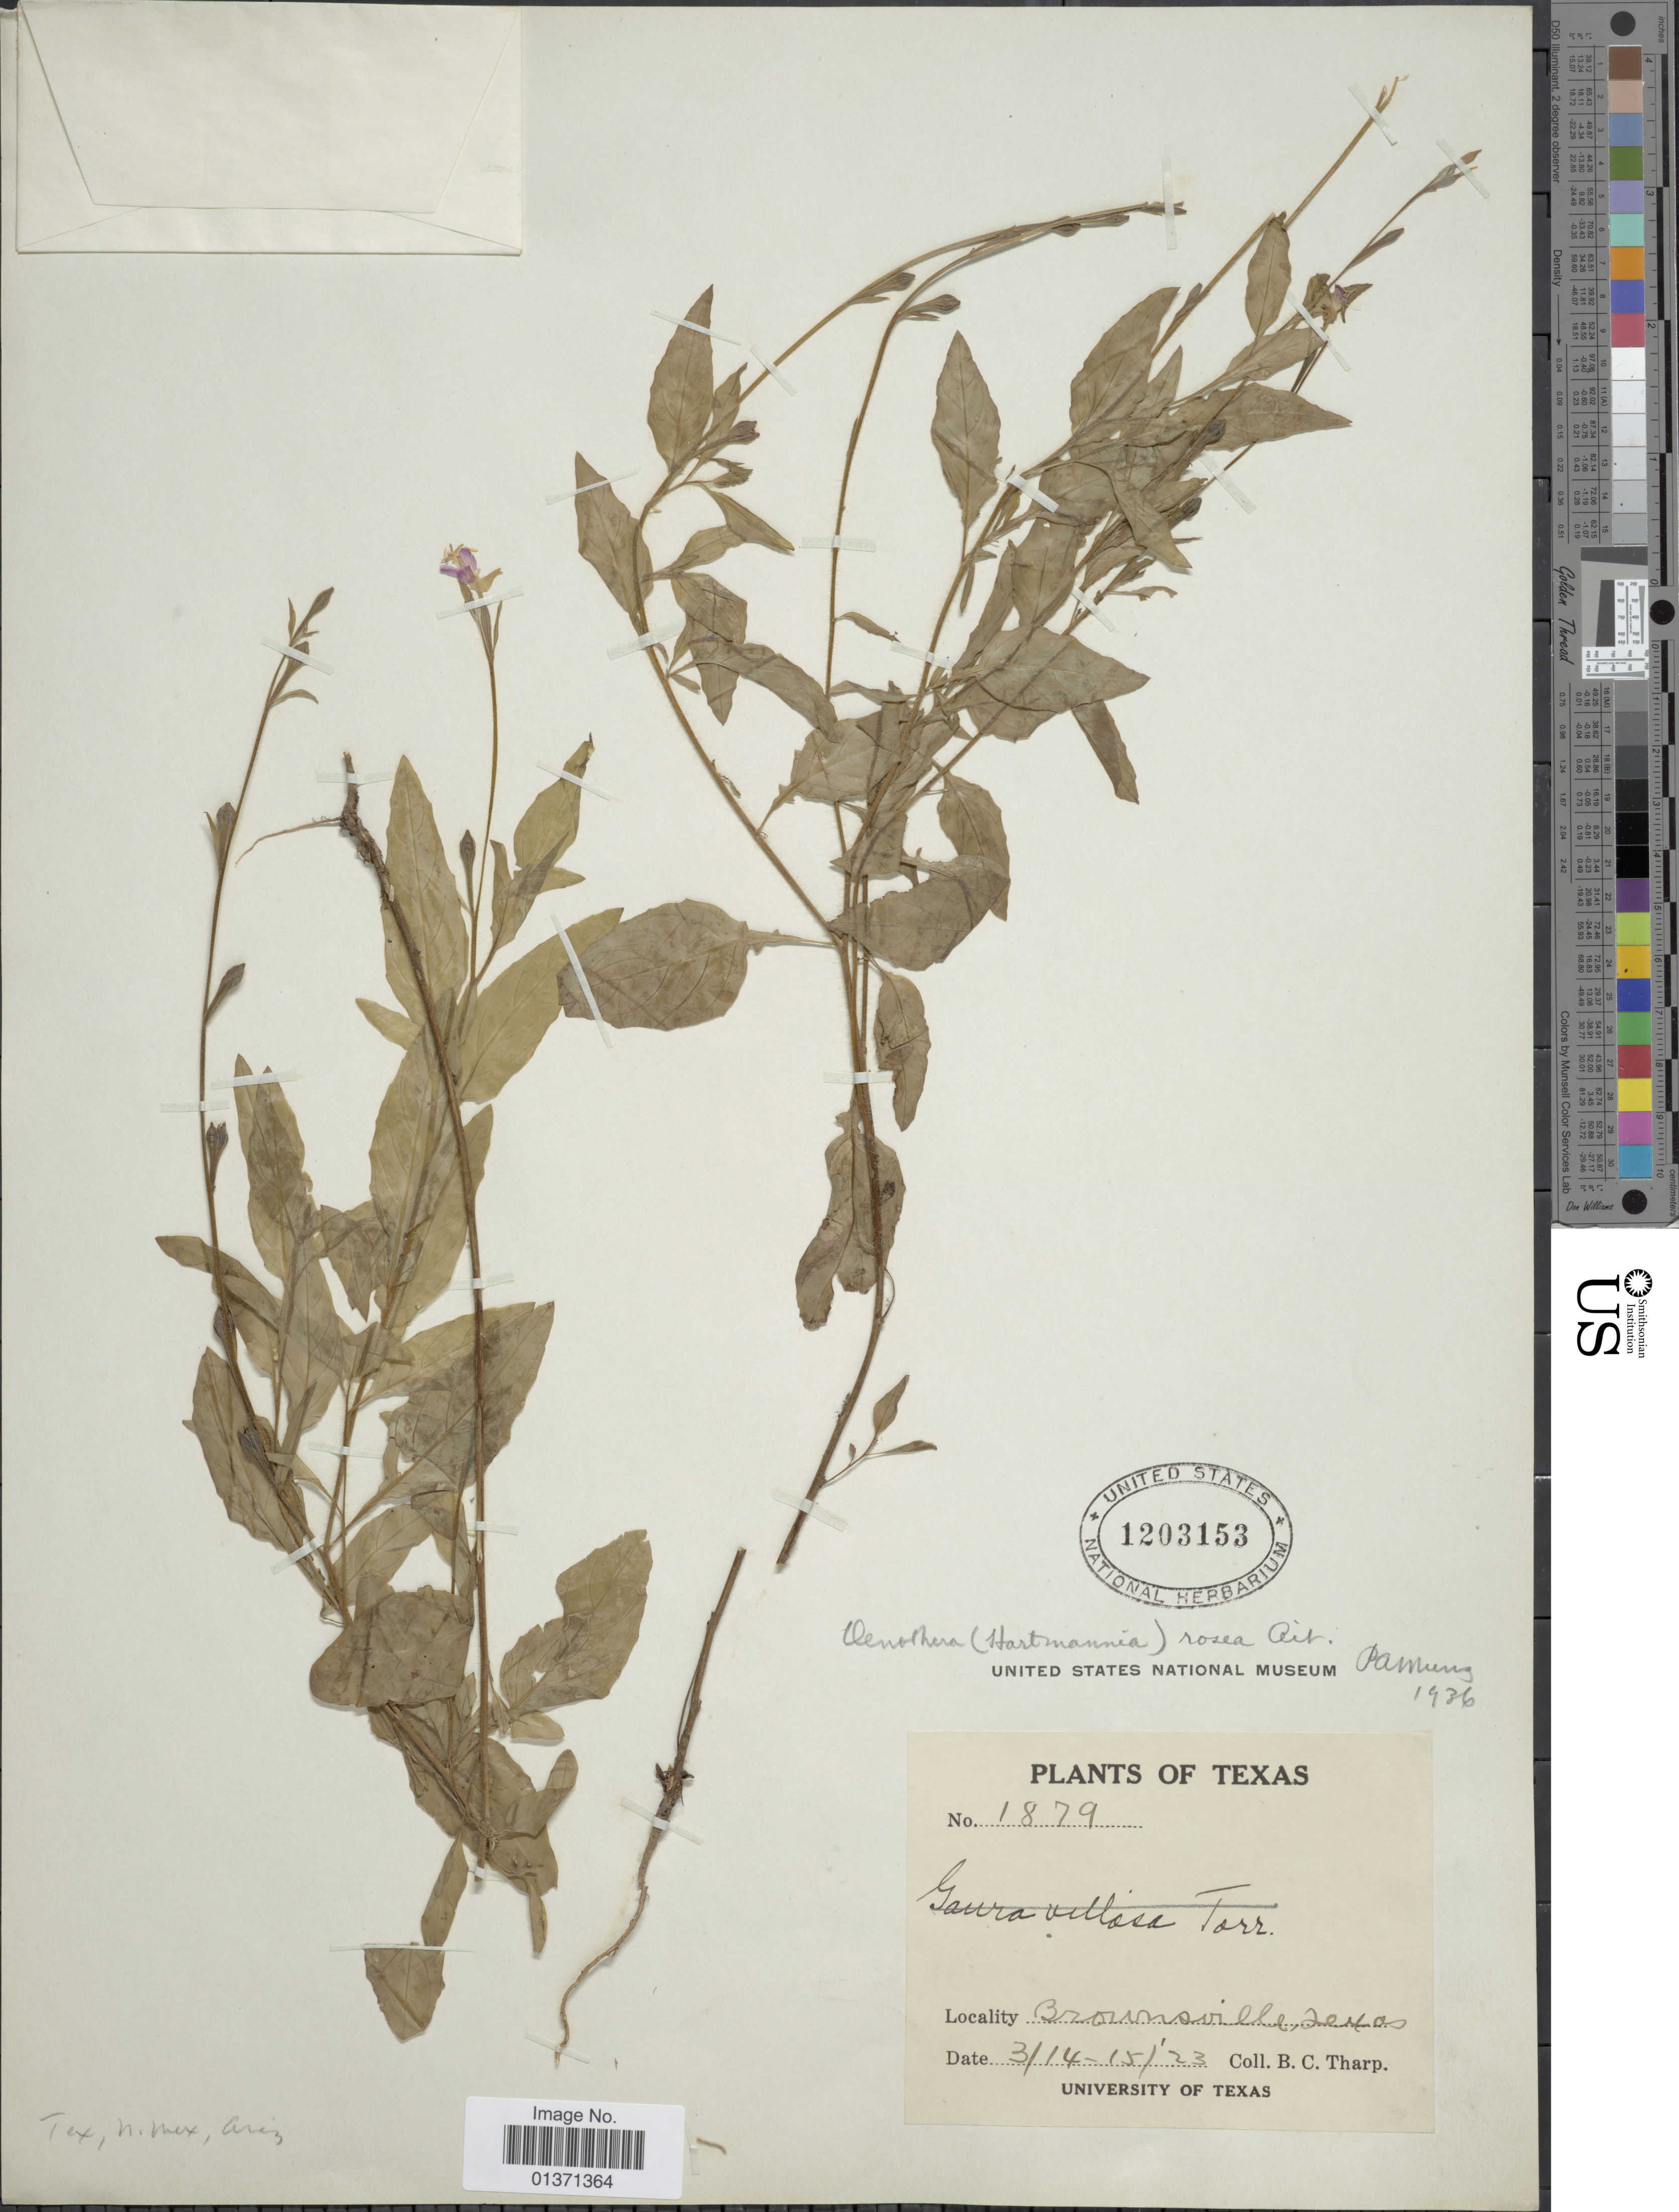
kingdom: Plantae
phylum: Tracheophyta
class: Magnoliopsida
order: Myrtales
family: Onagraceae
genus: Oenothera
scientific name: Oenothera rosea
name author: L'Hér. ex Aiton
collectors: B. C. Tharp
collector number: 1879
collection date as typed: Transcribed d/m/y: 14/3/23 to 15/3/23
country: United States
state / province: Texas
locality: Brownsville Texas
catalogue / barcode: US 1203153